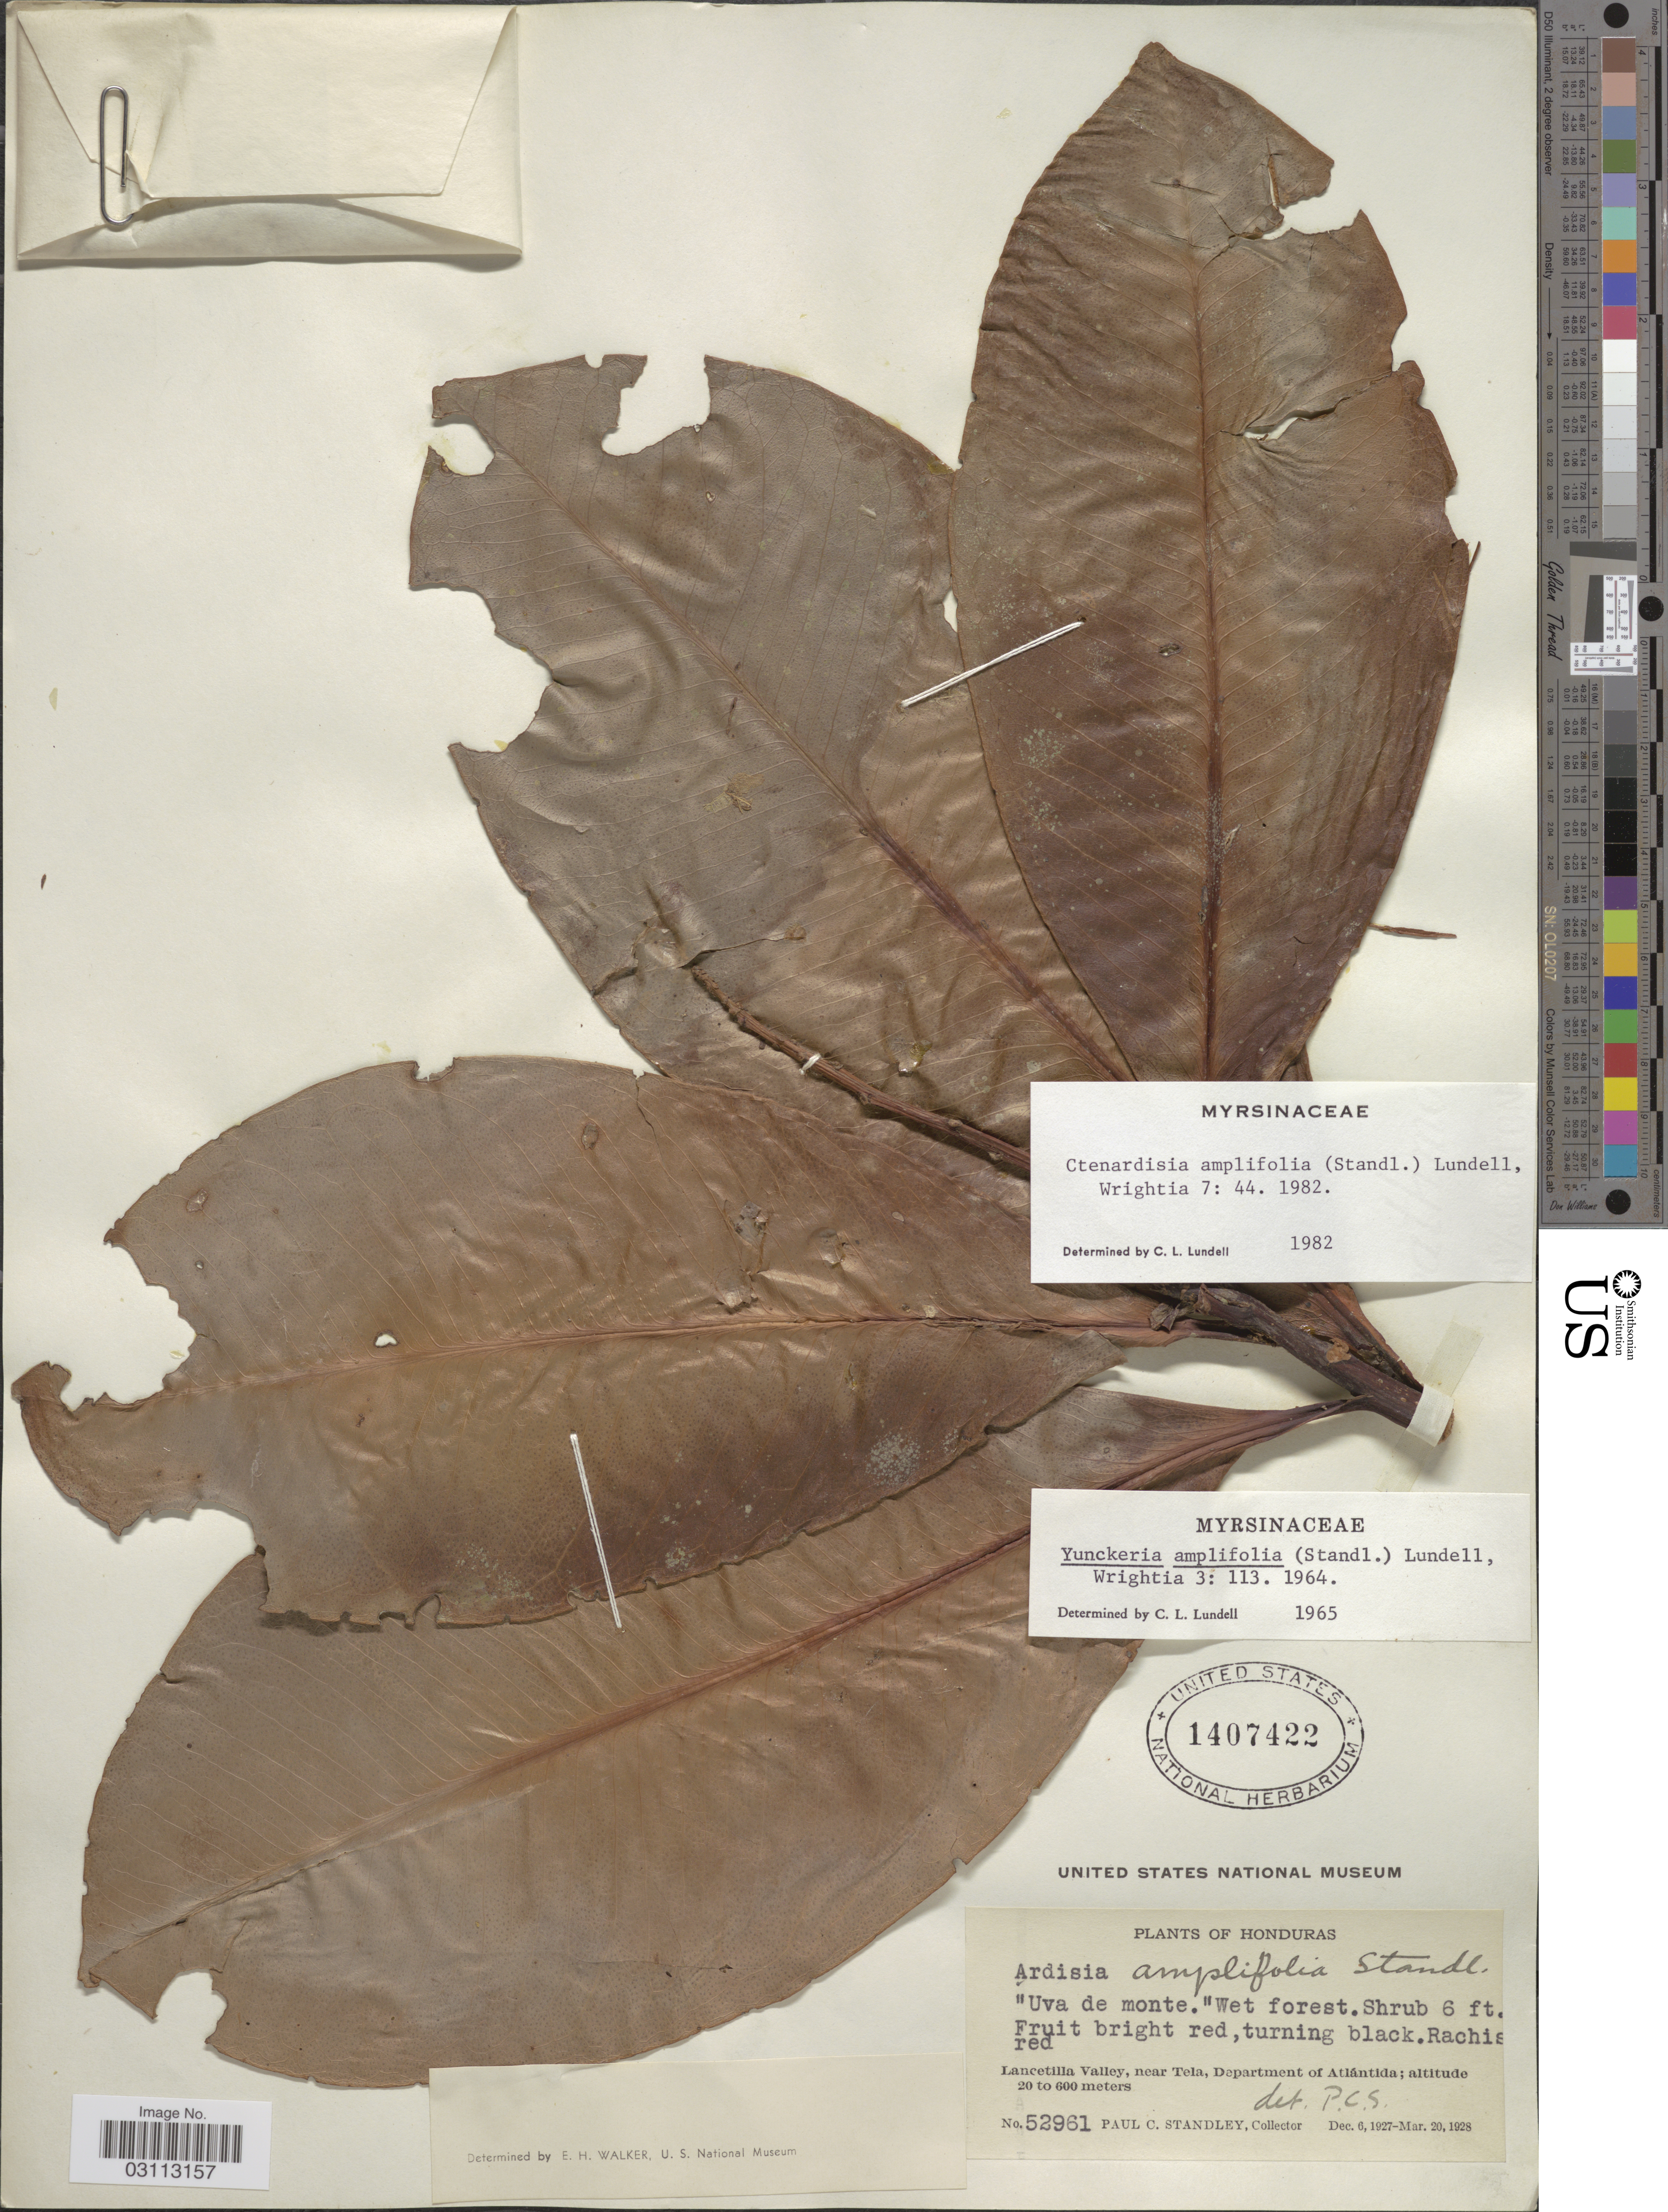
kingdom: Plantae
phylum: Tracheophyta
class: Magnoliopsida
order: Ericales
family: Primulaceae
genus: Ctenardisia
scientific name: Ctenardisia amplifolia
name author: (Standl.) Lundell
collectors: P. C. Standley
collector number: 52961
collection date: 1927-12-06/1928-03-20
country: Honduras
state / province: Atlántida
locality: Lancetilla Valley, near Tela, Department of Atlántida.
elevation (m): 20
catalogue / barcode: US 1407422